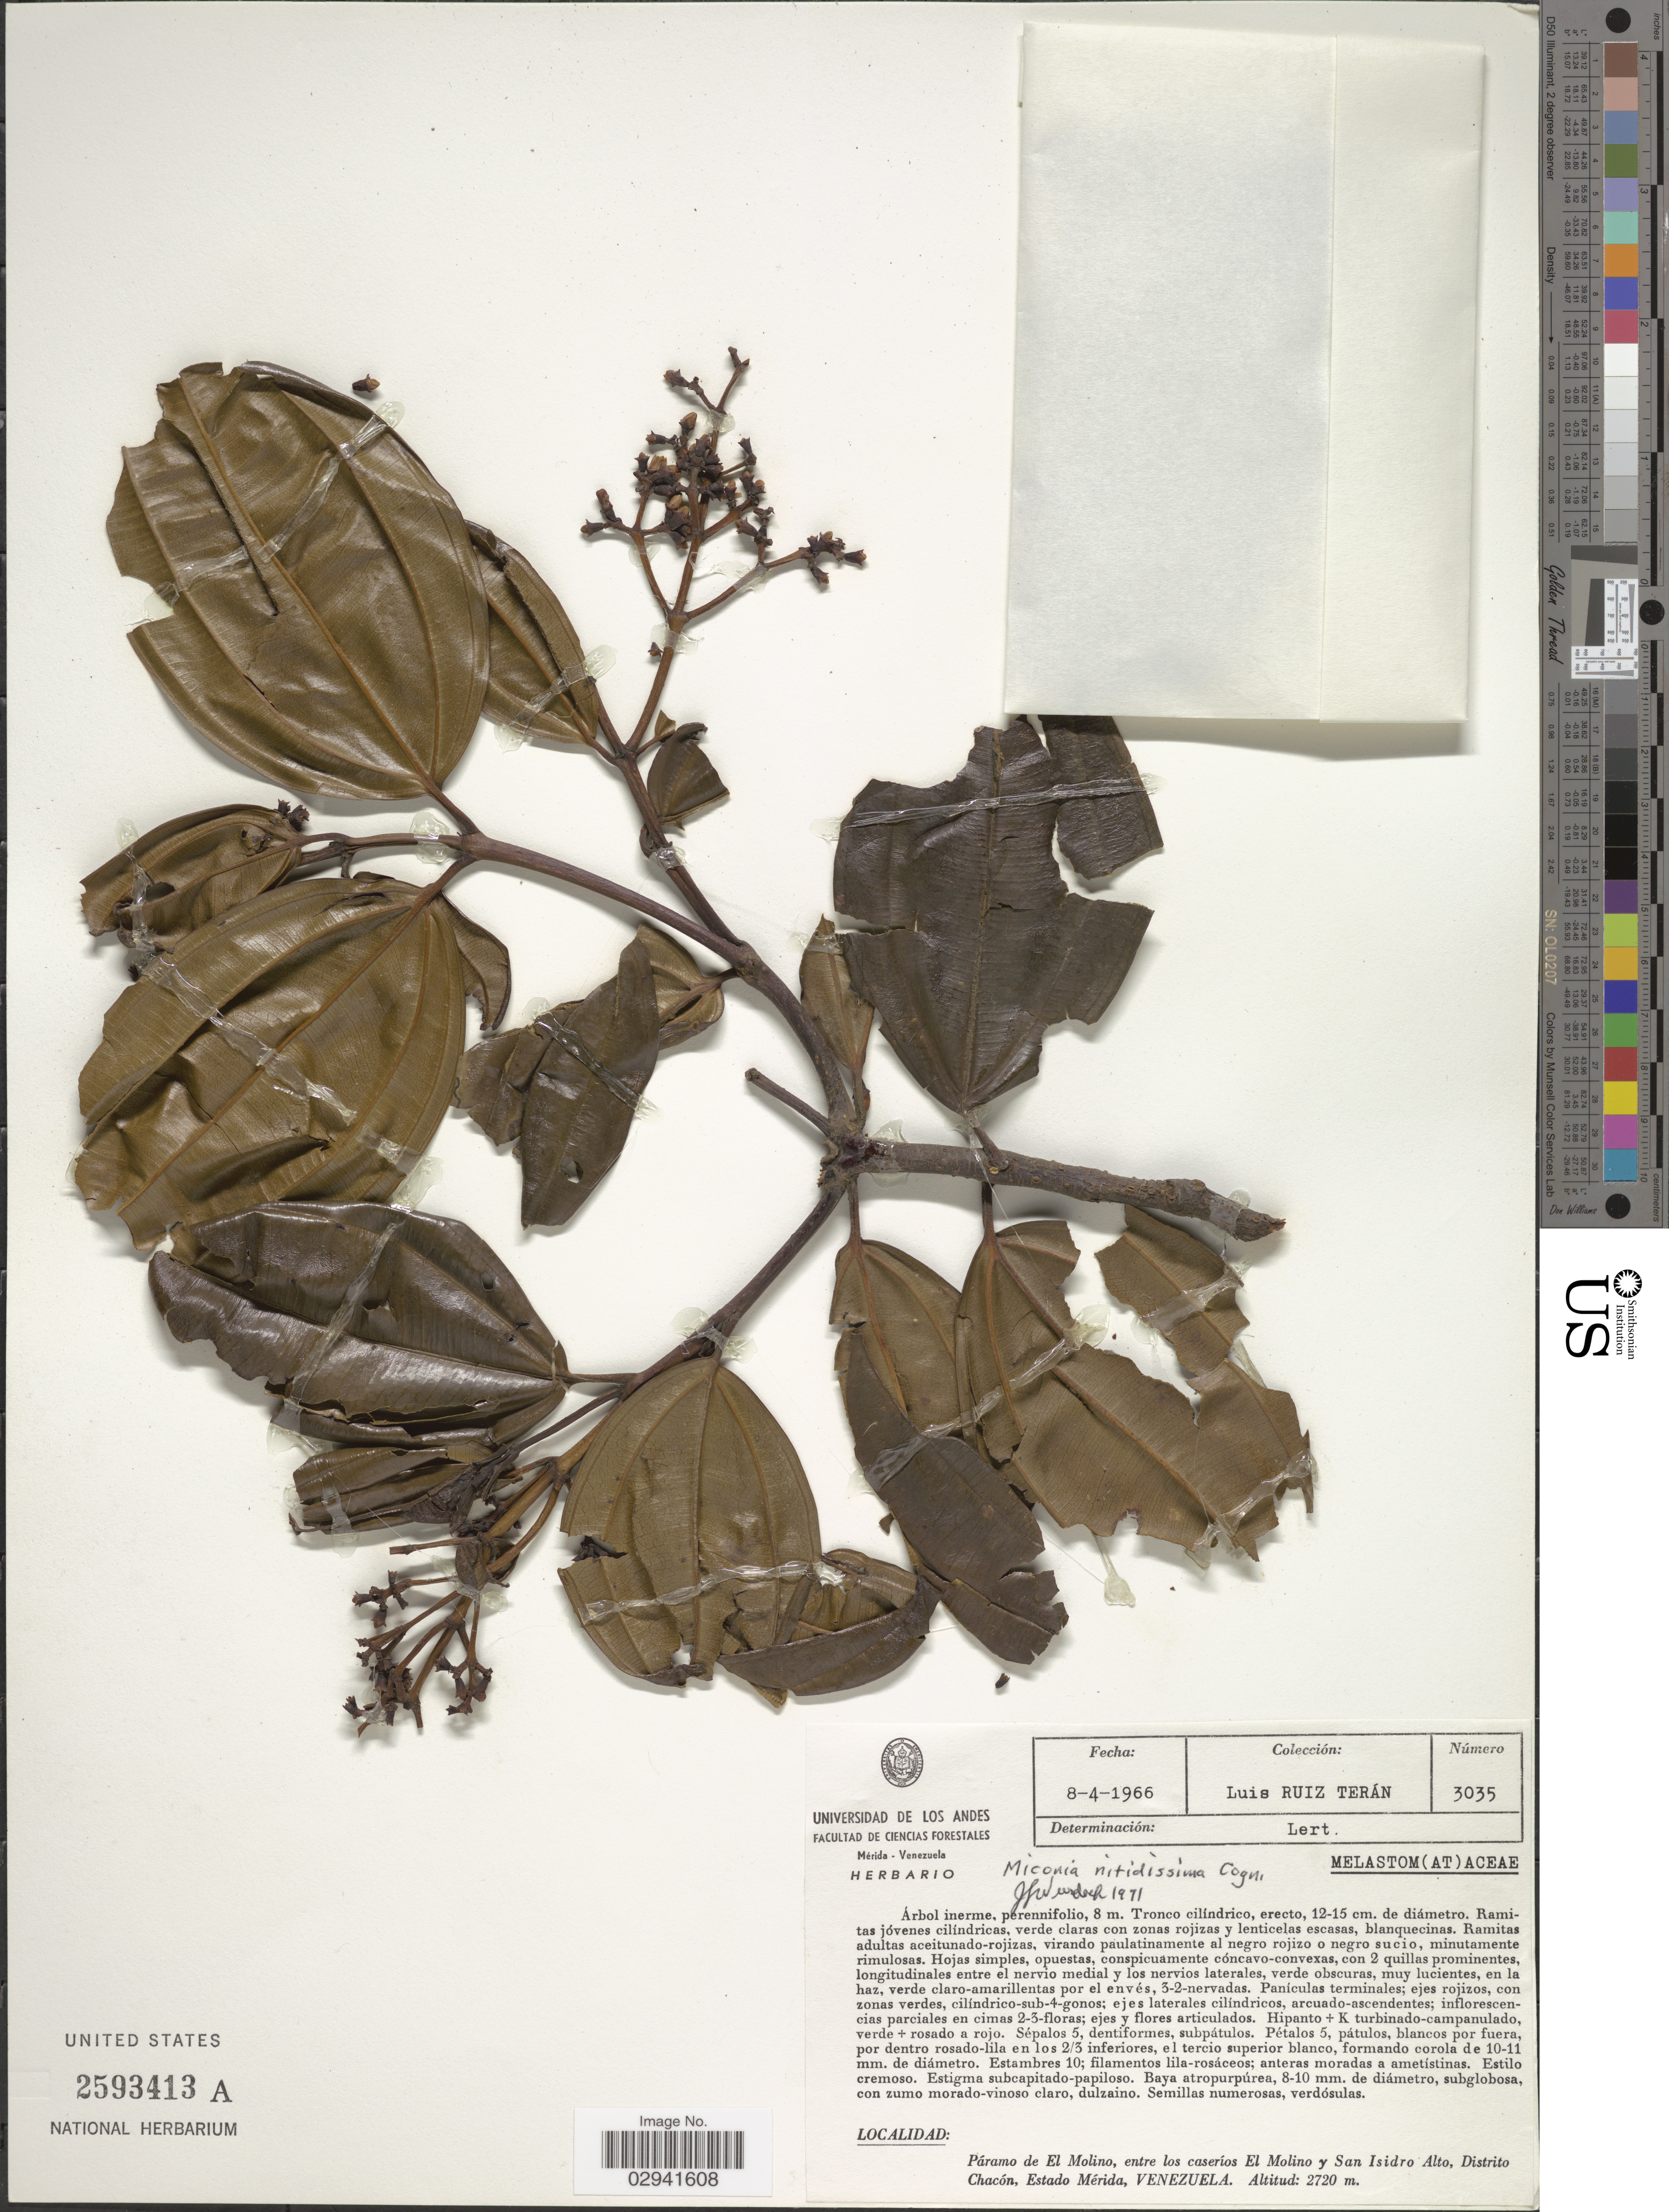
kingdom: Plantae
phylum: Tracheophyta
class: Magnoliopsida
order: Myrtales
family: Melastomataceae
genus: Miconia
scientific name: Miconia nitidissima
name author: Cogn.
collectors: L. Teran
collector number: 3035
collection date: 1966-04-08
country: Venezuela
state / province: Mérida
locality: Páramo de El Molino, entre los caseríos El Molino y San Isidro Alto, Distrito Chacón, Estado Mérida.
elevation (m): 2720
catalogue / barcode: US 2593413A